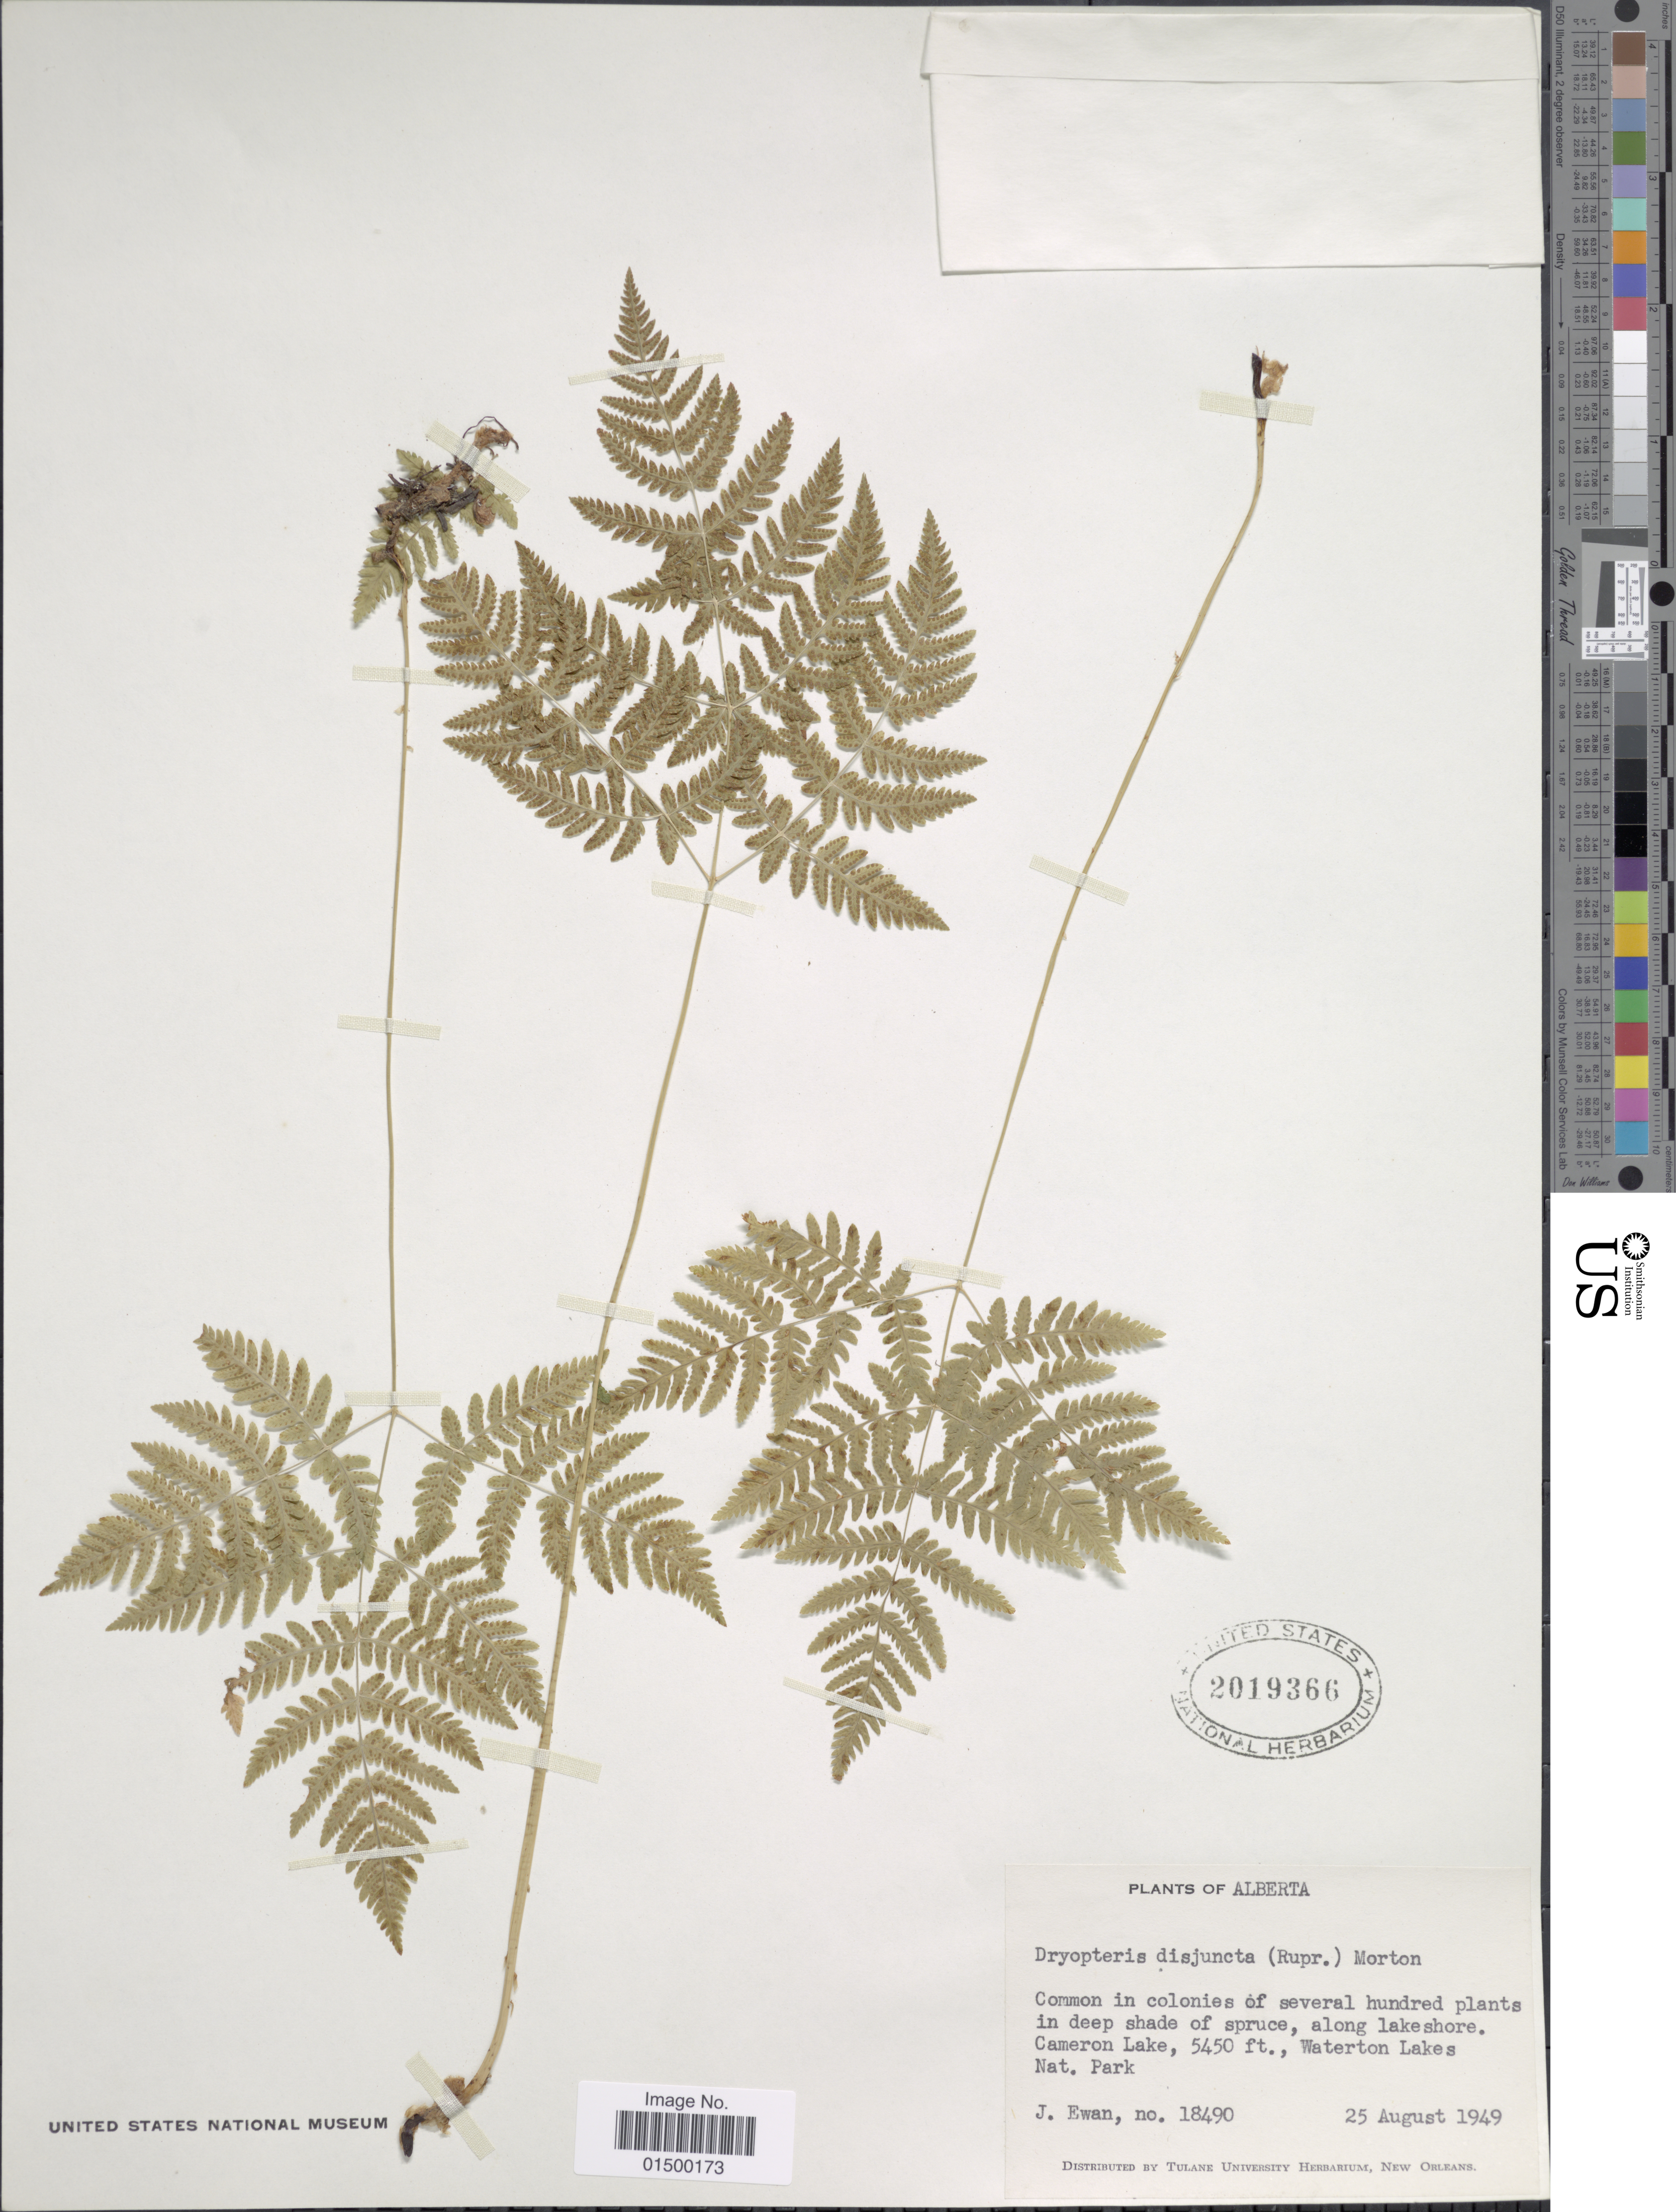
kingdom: Plantae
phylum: Tracheophyta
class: Polypodiopsida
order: Polypodiales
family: Cystopteridaceae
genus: Gymnocarpium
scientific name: Gymnocarpium disjunctum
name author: (Rupr.) Ching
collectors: J. A. Ewan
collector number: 18490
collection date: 1949-08-25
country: Canada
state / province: Alberta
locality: Along lakeshore. Cameron lake, Wateron Lakes Nat. Park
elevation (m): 1661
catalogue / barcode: US 2019366